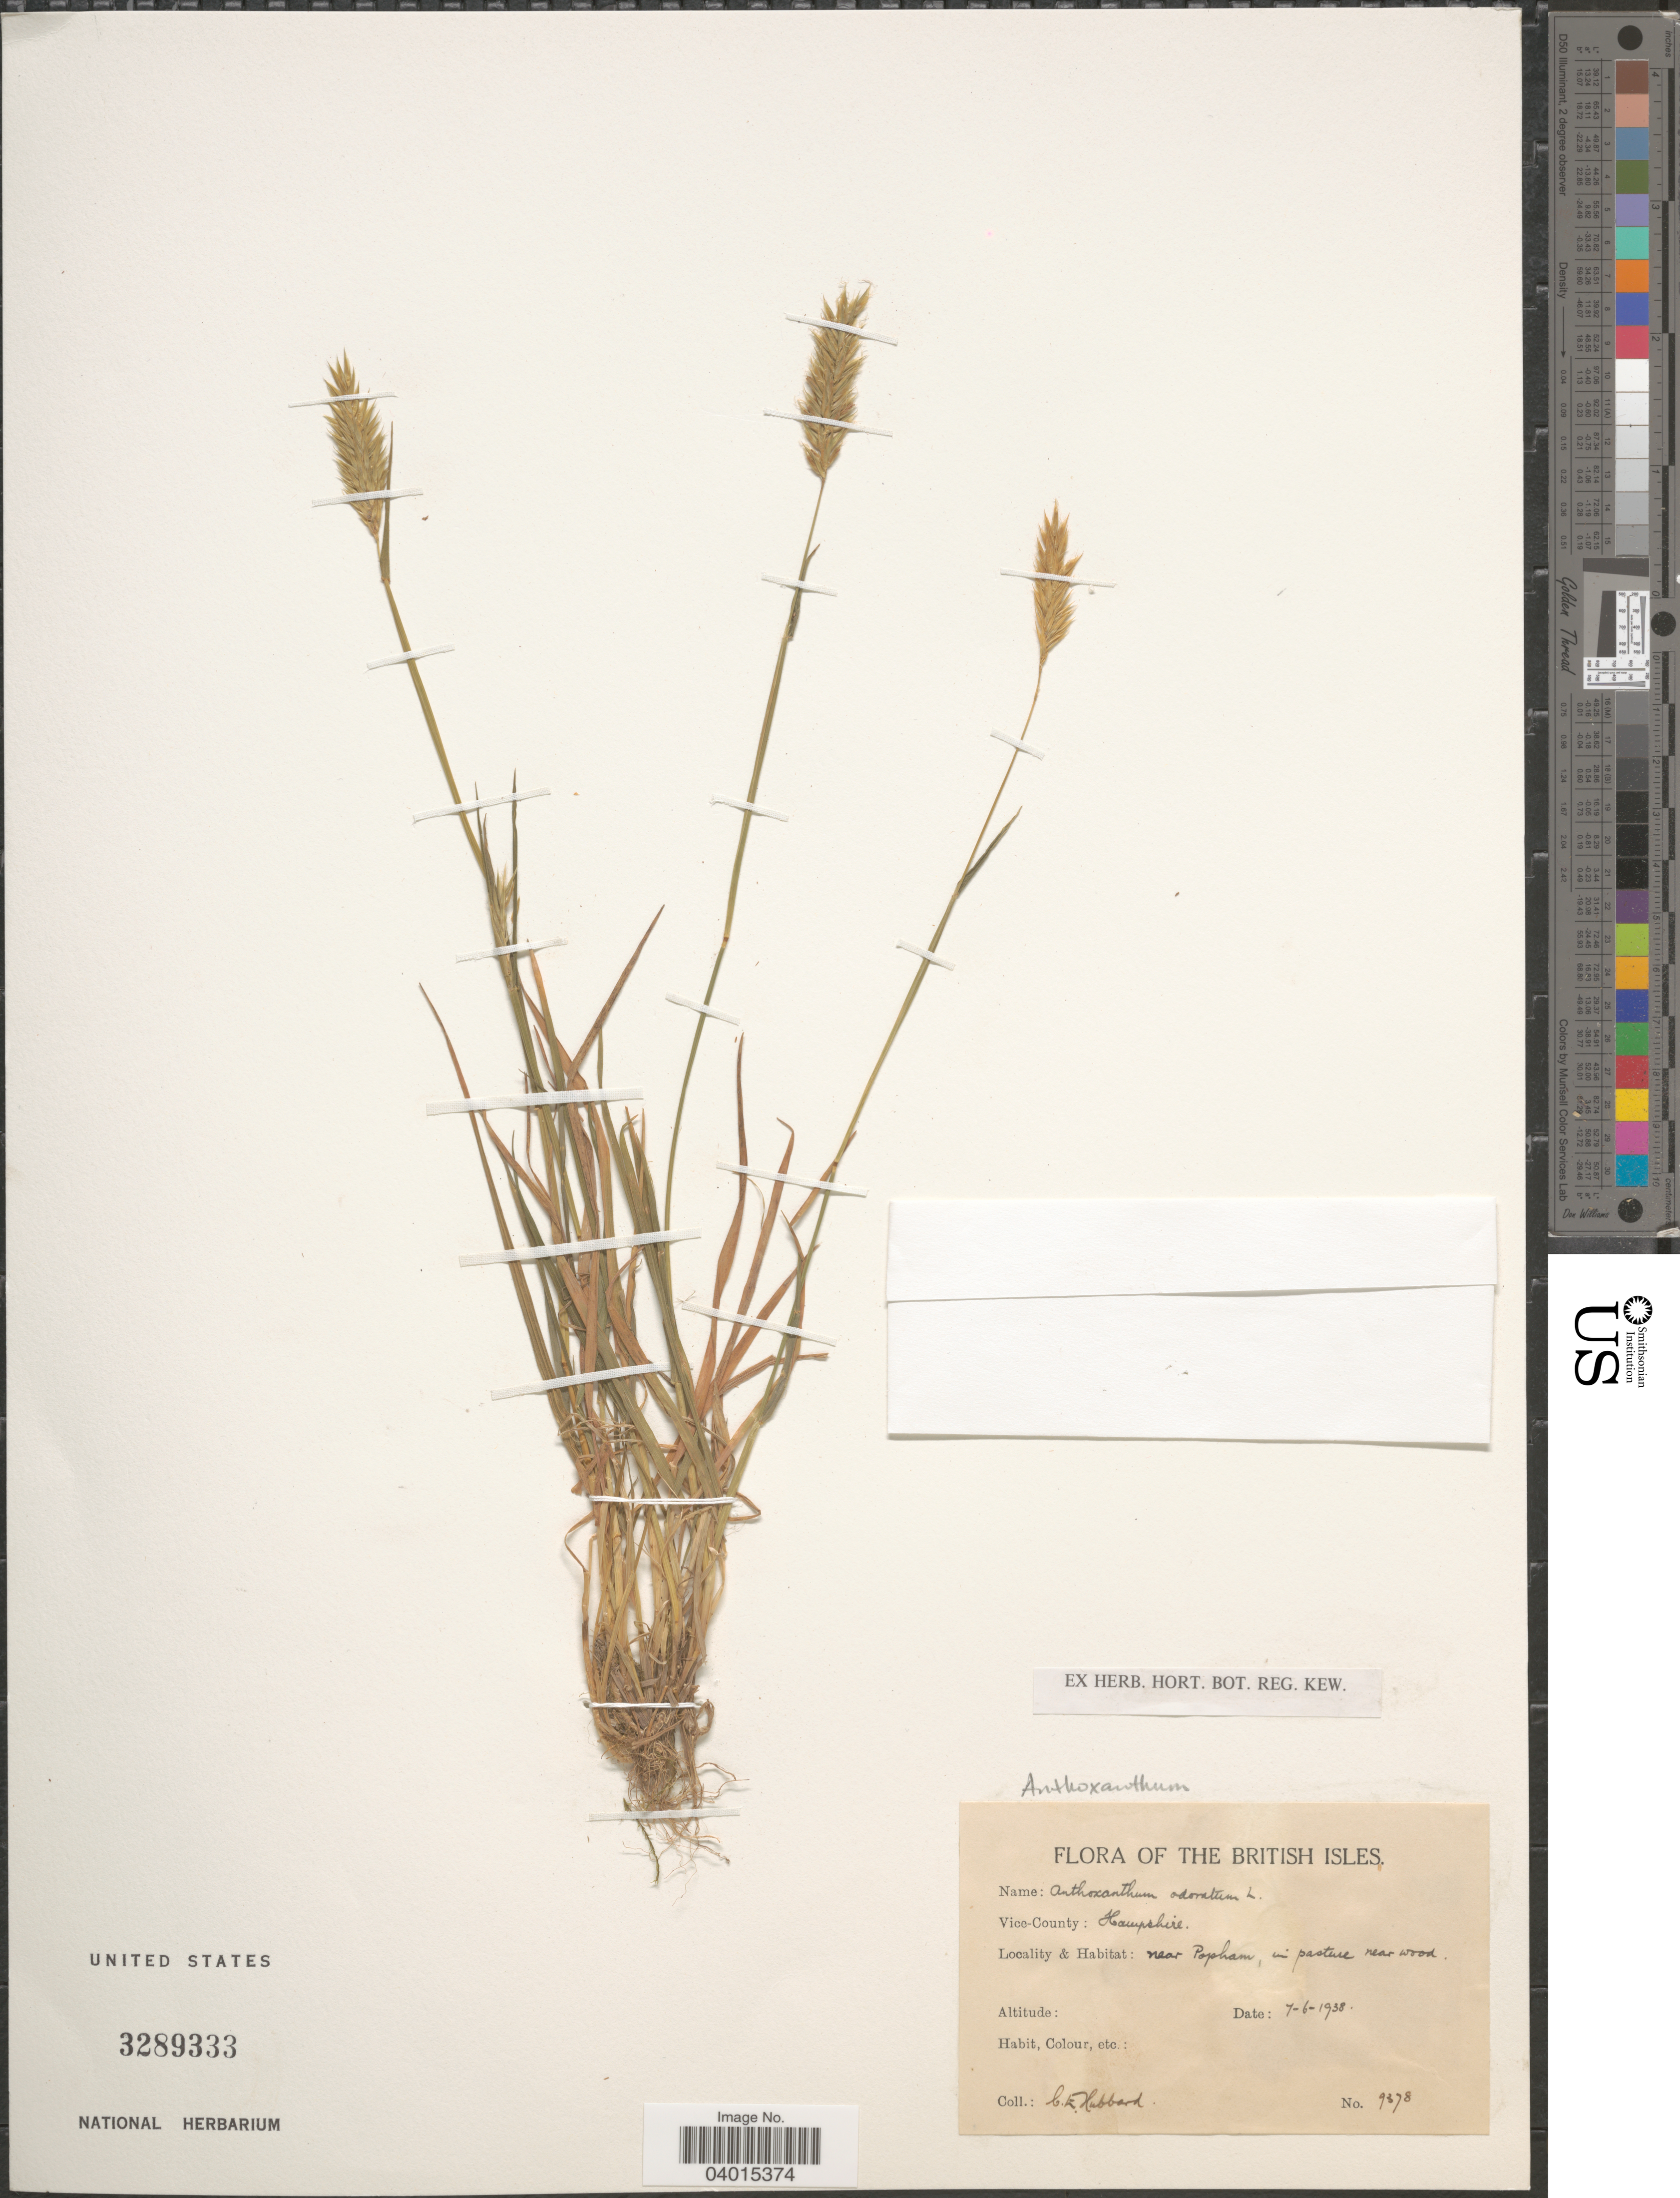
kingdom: Plantae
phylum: Tracheophyta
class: Liliopsida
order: Poales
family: Poaceae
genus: Anthoxanthum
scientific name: Anthoxanthum odoratum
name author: L.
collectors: C. E. Hubbard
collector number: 9378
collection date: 1938-06-07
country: United Kingdom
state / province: England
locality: British Isles. Vice-County: Hampshire. Near Popham, in pasture near wood.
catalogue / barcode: US 3289333